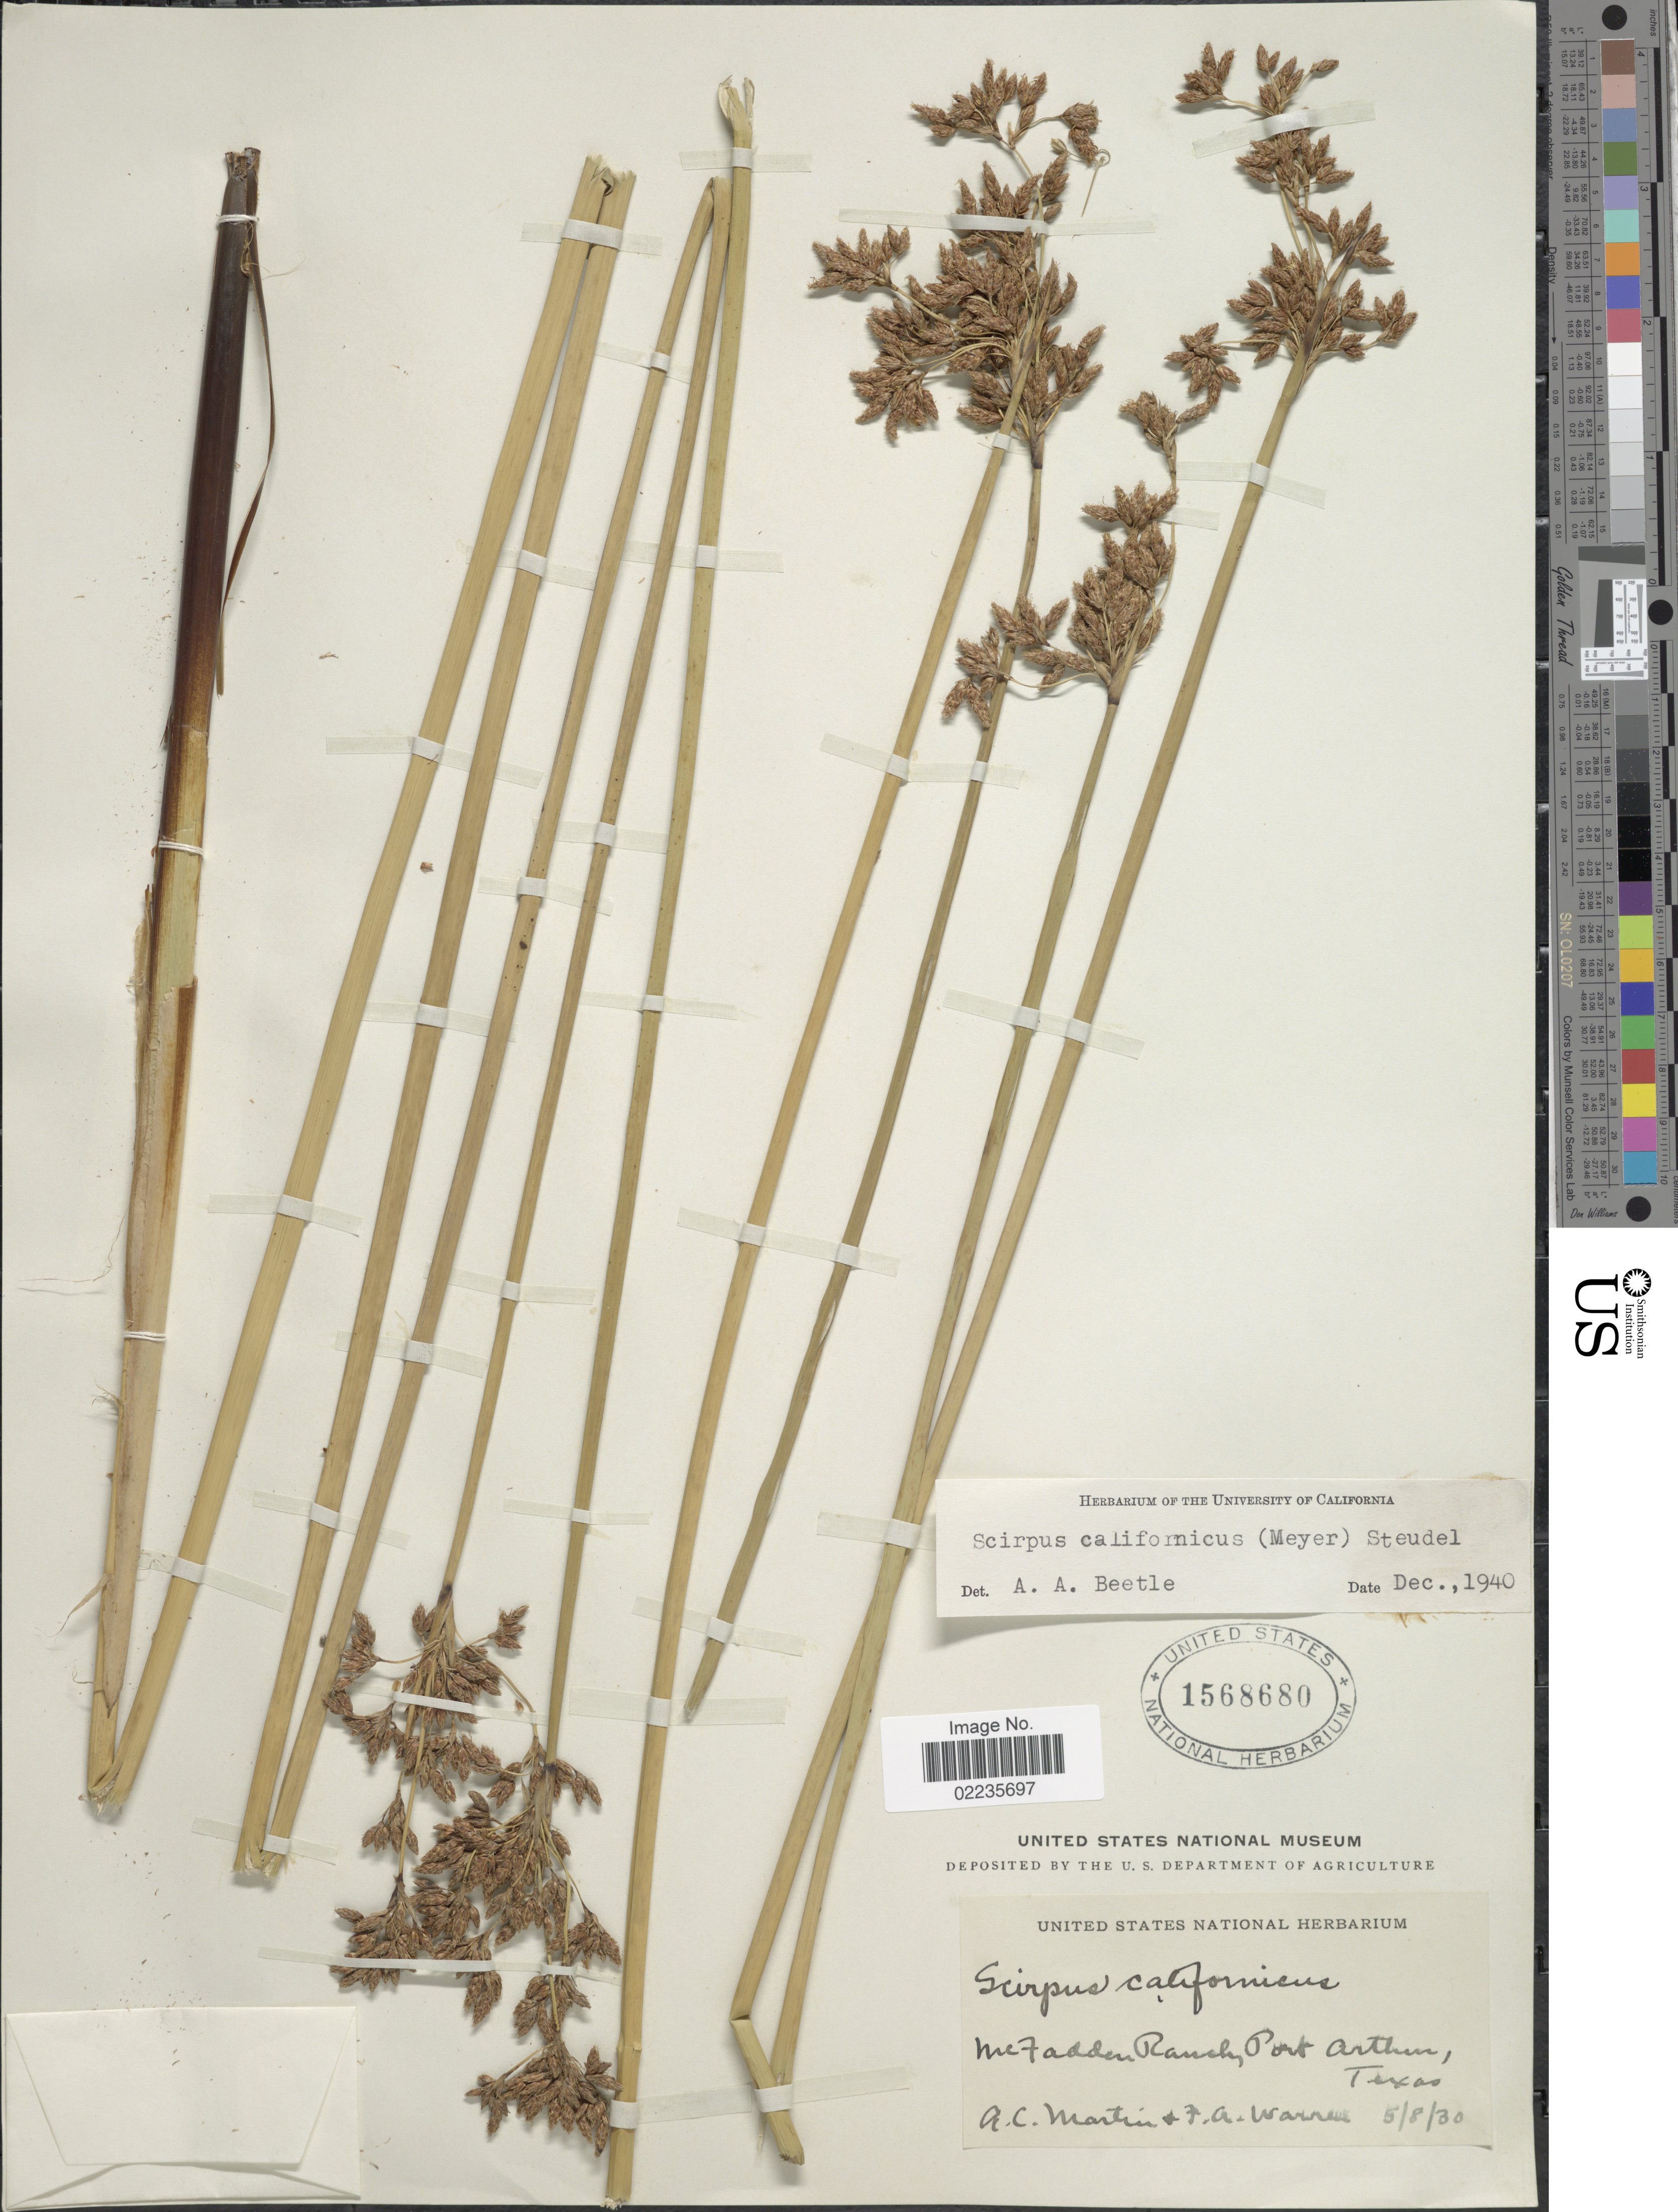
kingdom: Plantae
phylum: Tracheophyta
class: Liliopsida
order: Poales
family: Cyperaceae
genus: Schoenoplectus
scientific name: Schoenoplectus californicus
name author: (C.A. Mey.) Soják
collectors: A. C. Martin & F. Warren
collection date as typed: Transcribed d/m/y: 8/5/30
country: United States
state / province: Texas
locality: McFadden Ranch, Port Arthur, Texas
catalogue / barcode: US 1568680